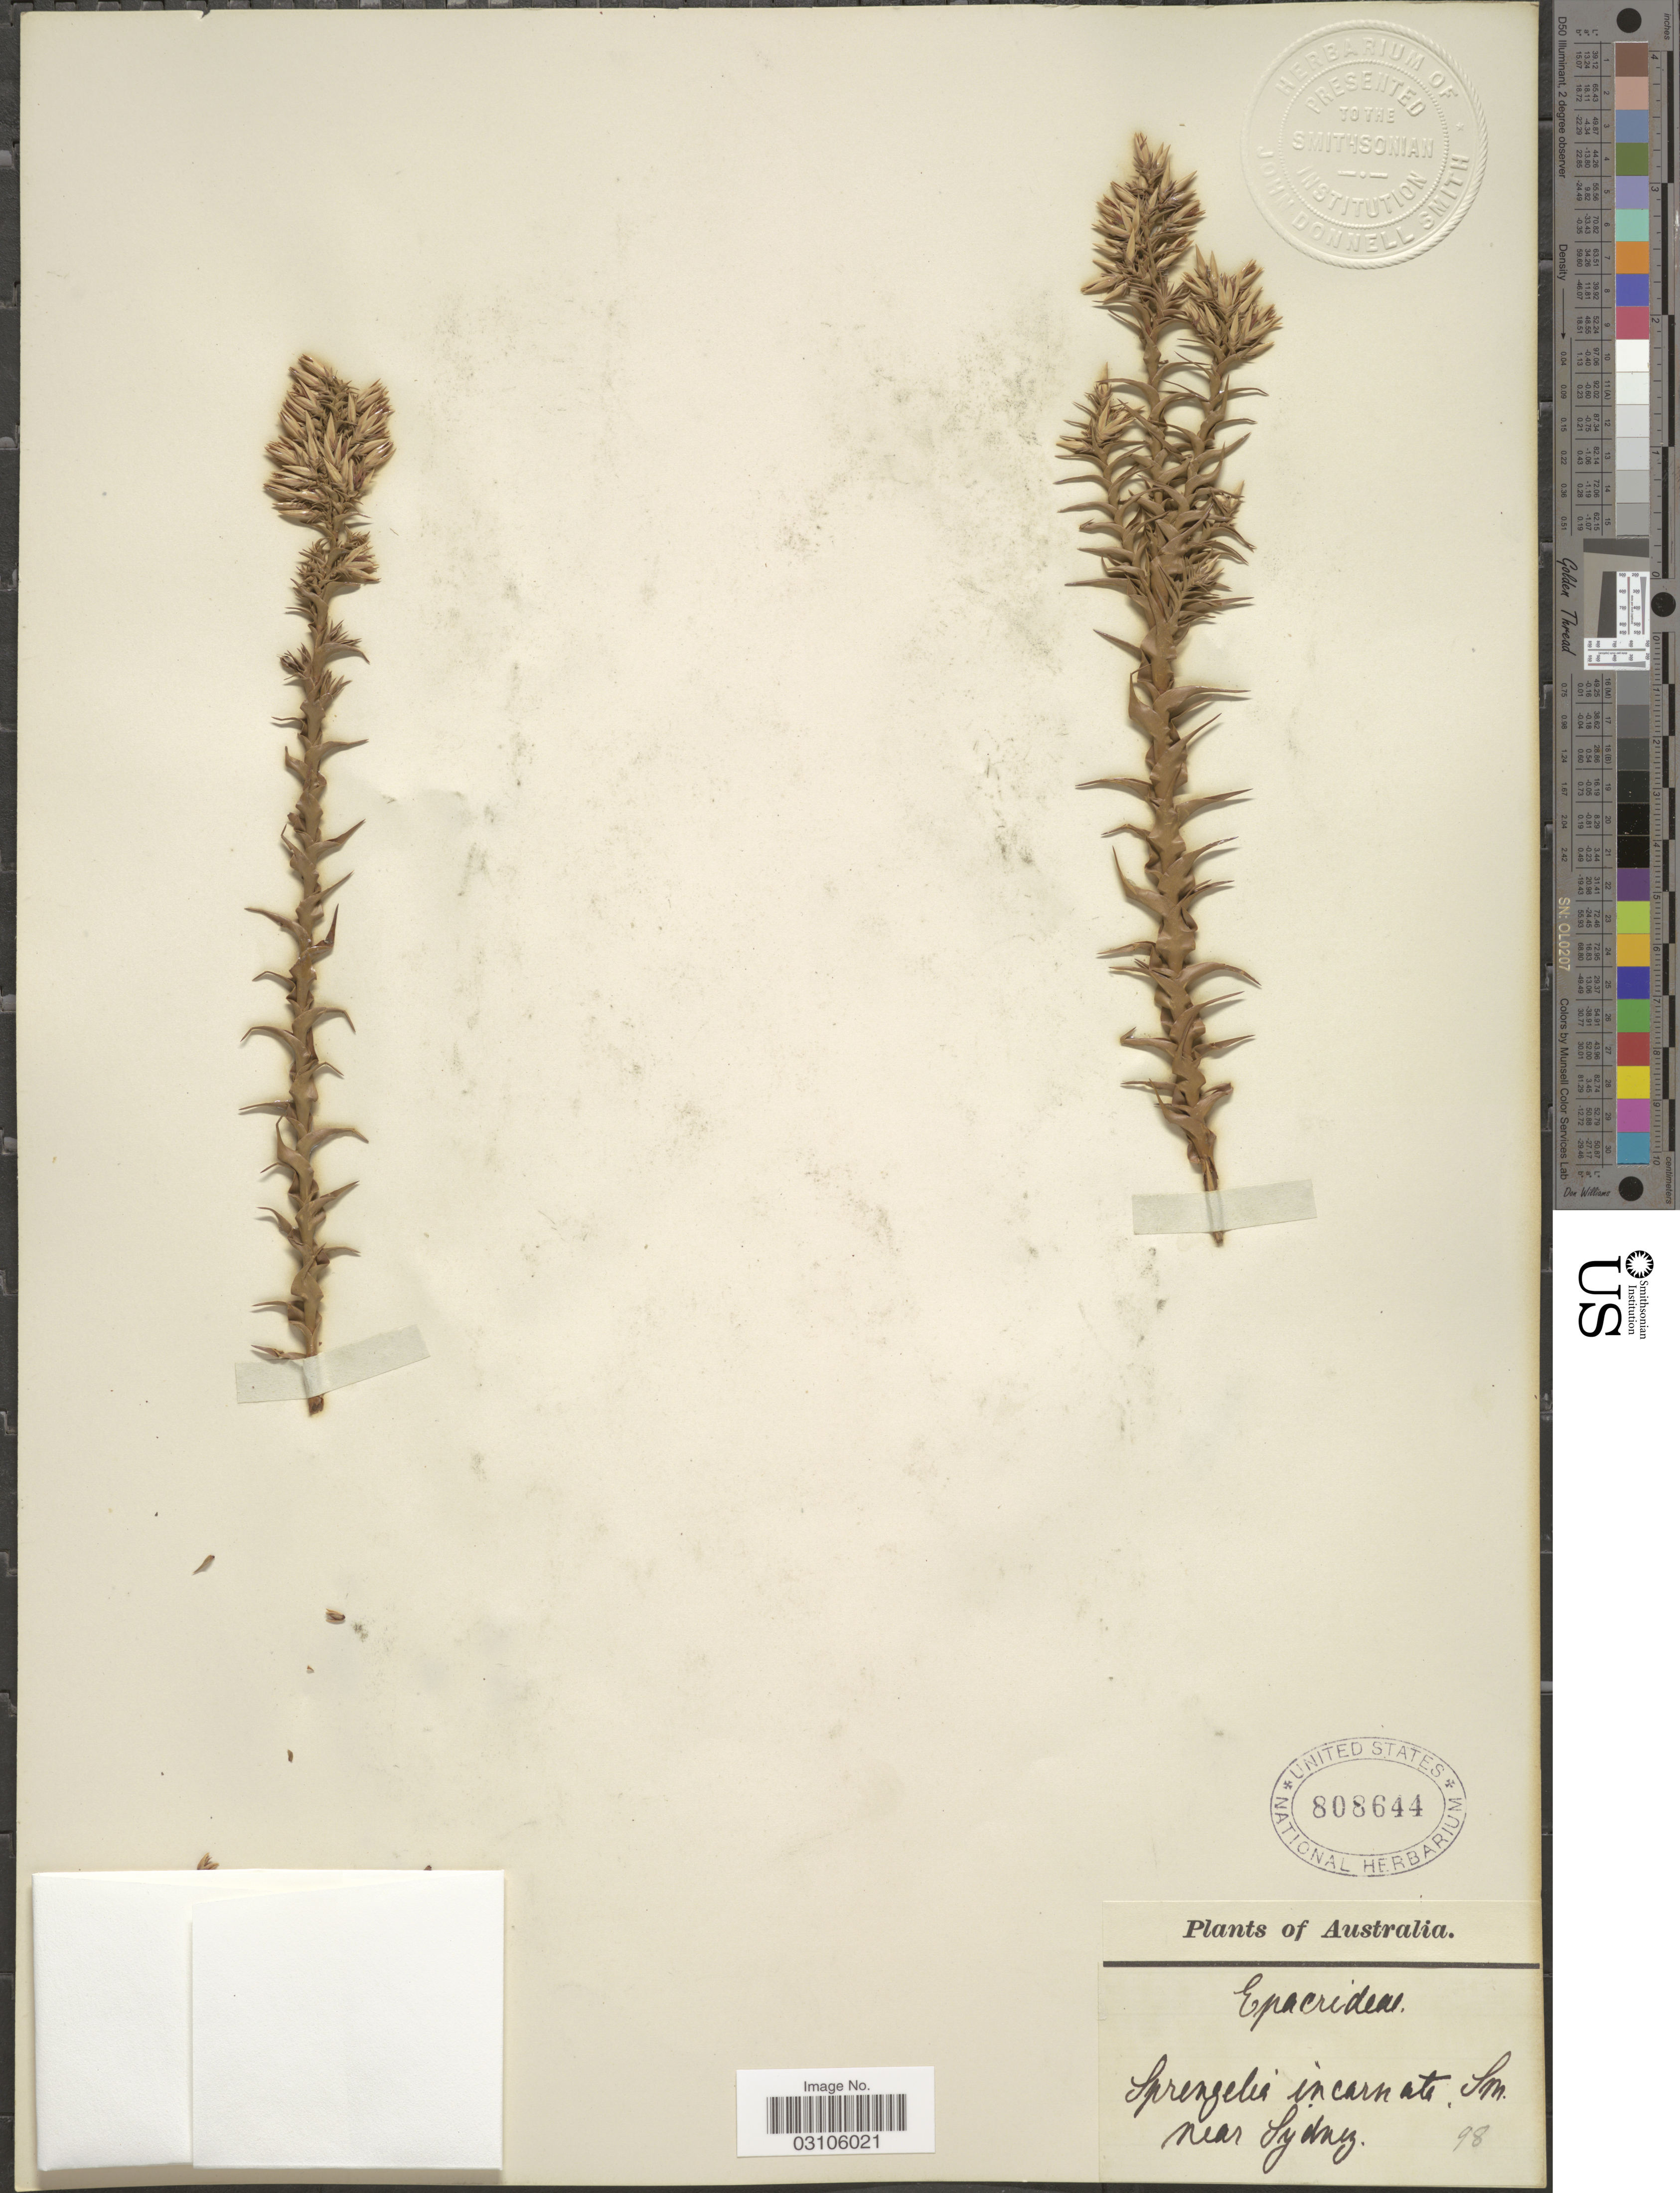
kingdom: Plantae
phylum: Tracheophyta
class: Magnoliopsida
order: Ericales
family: Ericaceae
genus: Sprengelia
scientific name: Sprengelia incarnata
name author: L.S. Sm.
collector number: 98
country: Australia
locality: Near Sydney.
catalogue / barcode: US 808644